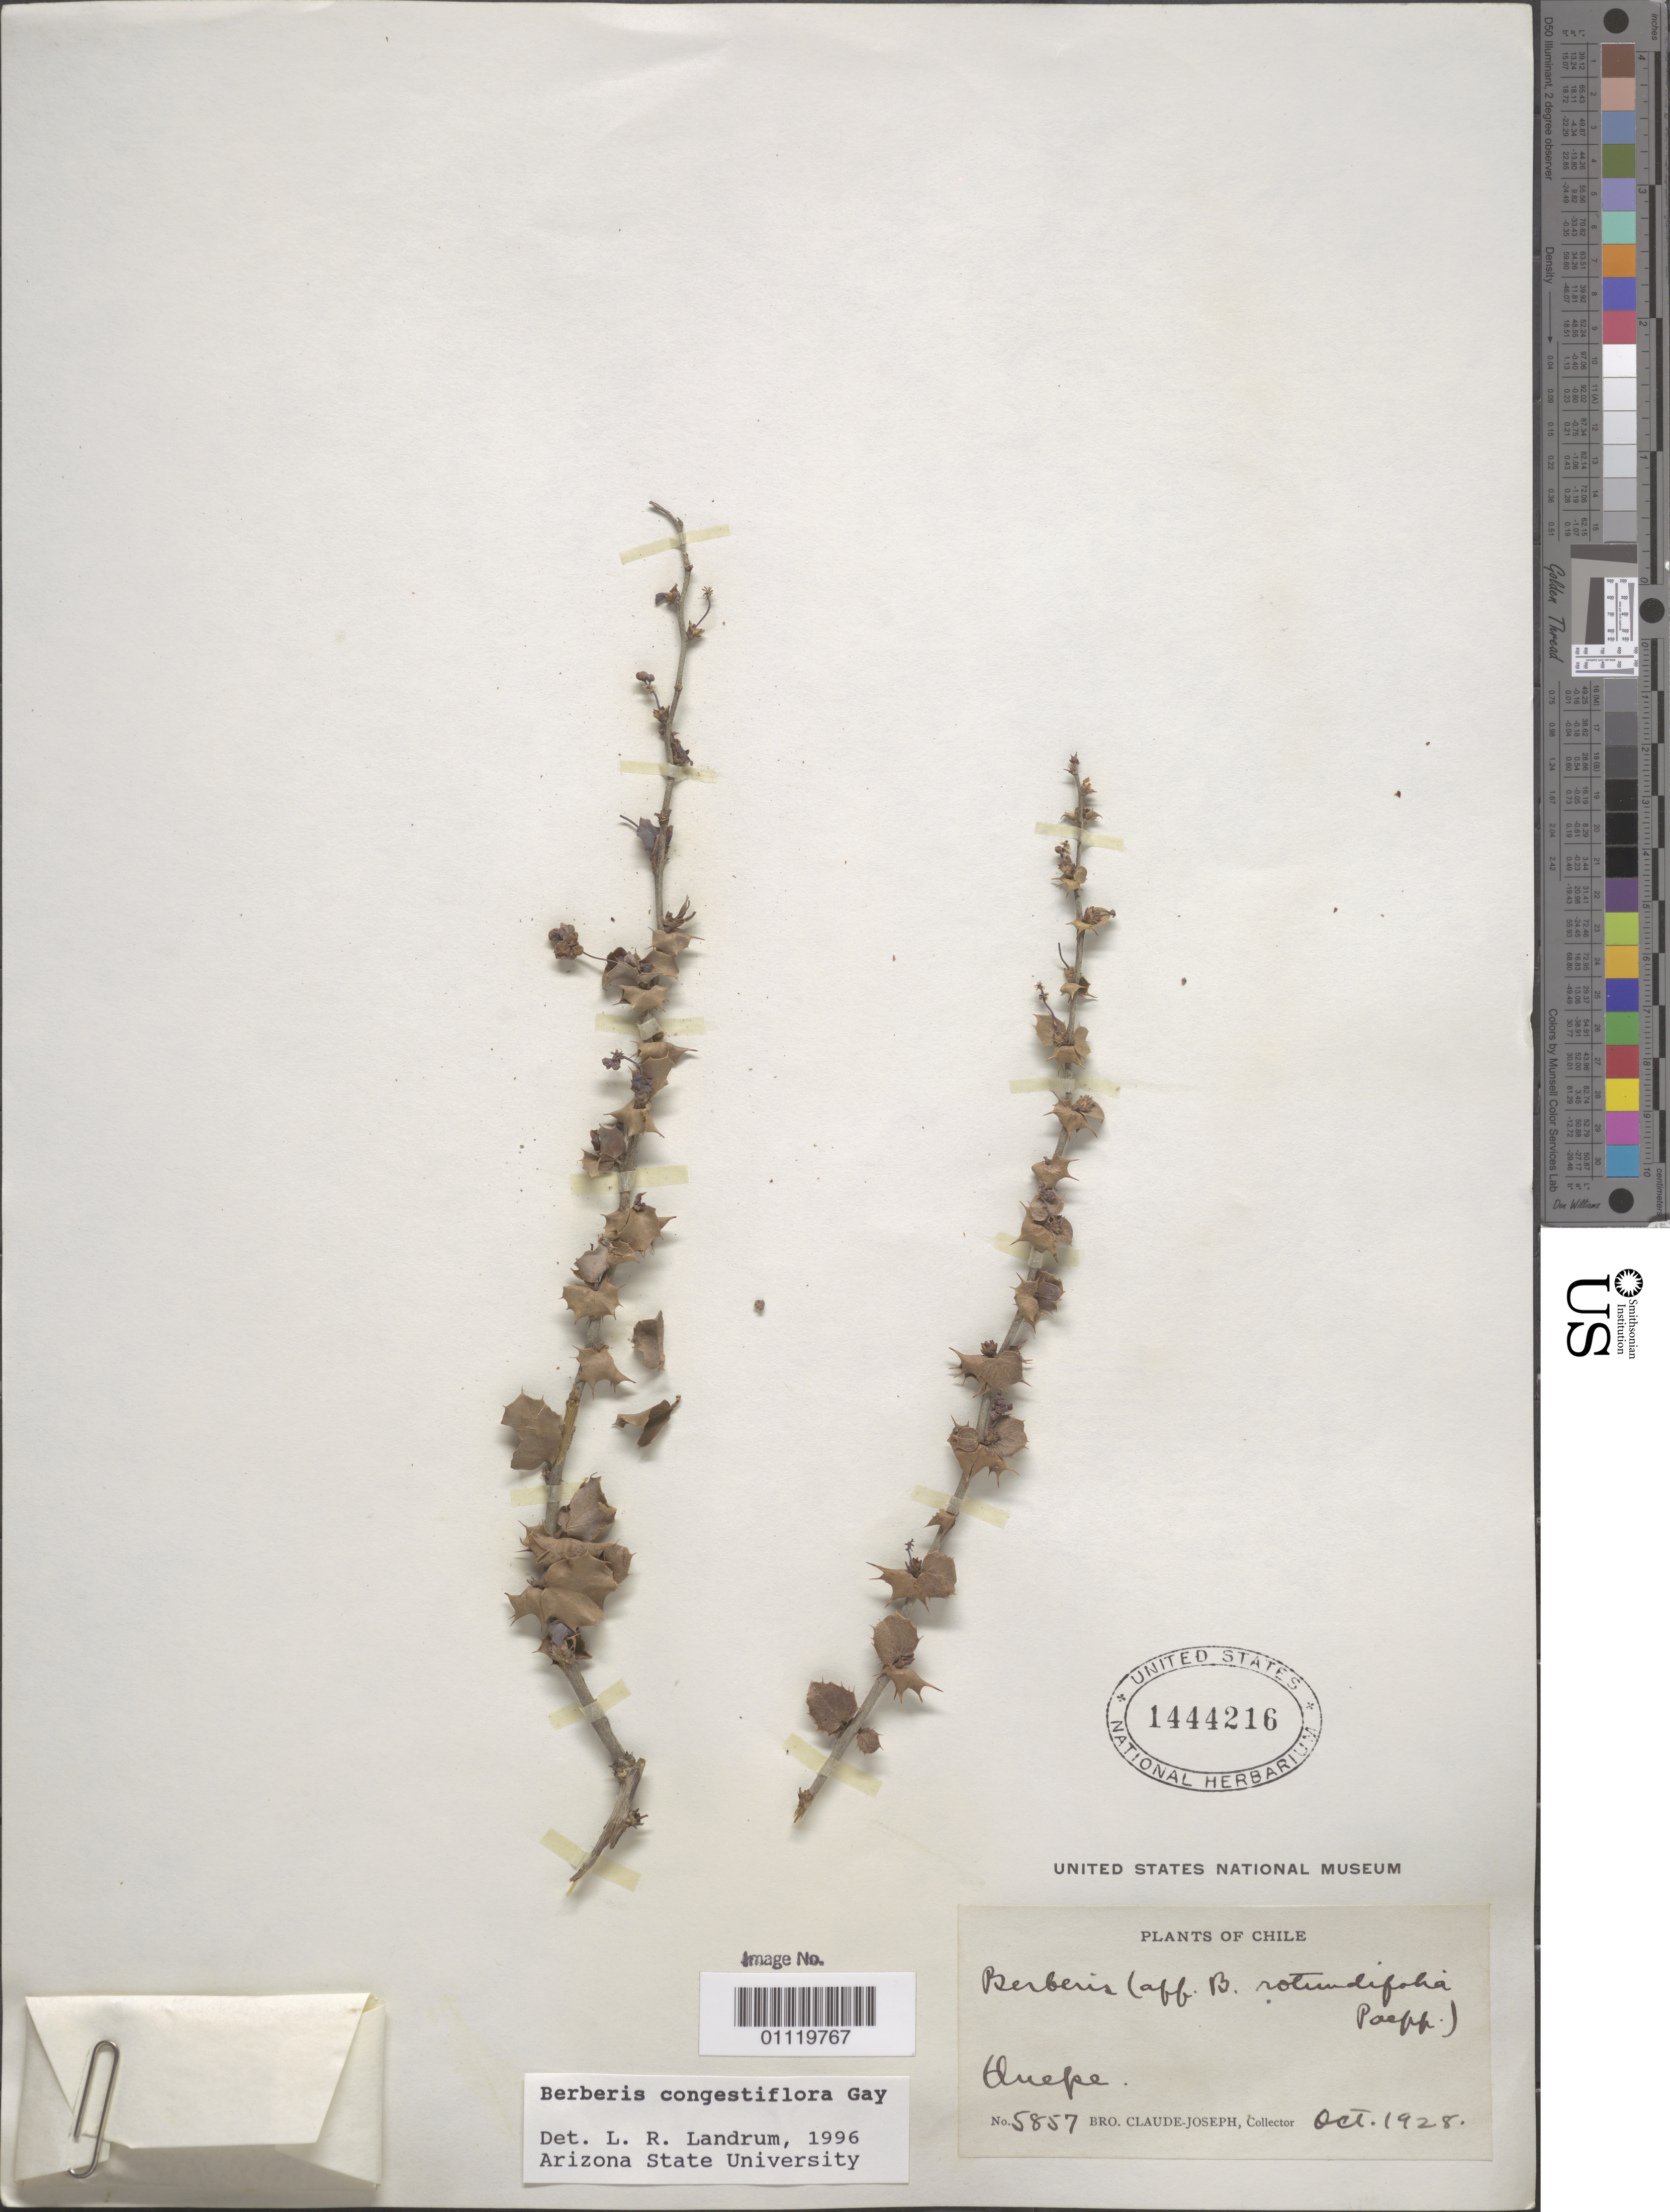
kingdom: Plantae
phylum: Tracheophyta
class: Magnoliopsida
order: Ranunculales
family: Berberidaceae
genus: Berberis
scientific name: Berberis congestiflora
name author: Gay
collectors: Bro. Claude-Joseph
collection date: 1928-10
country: Chile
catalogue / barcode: US 1444216